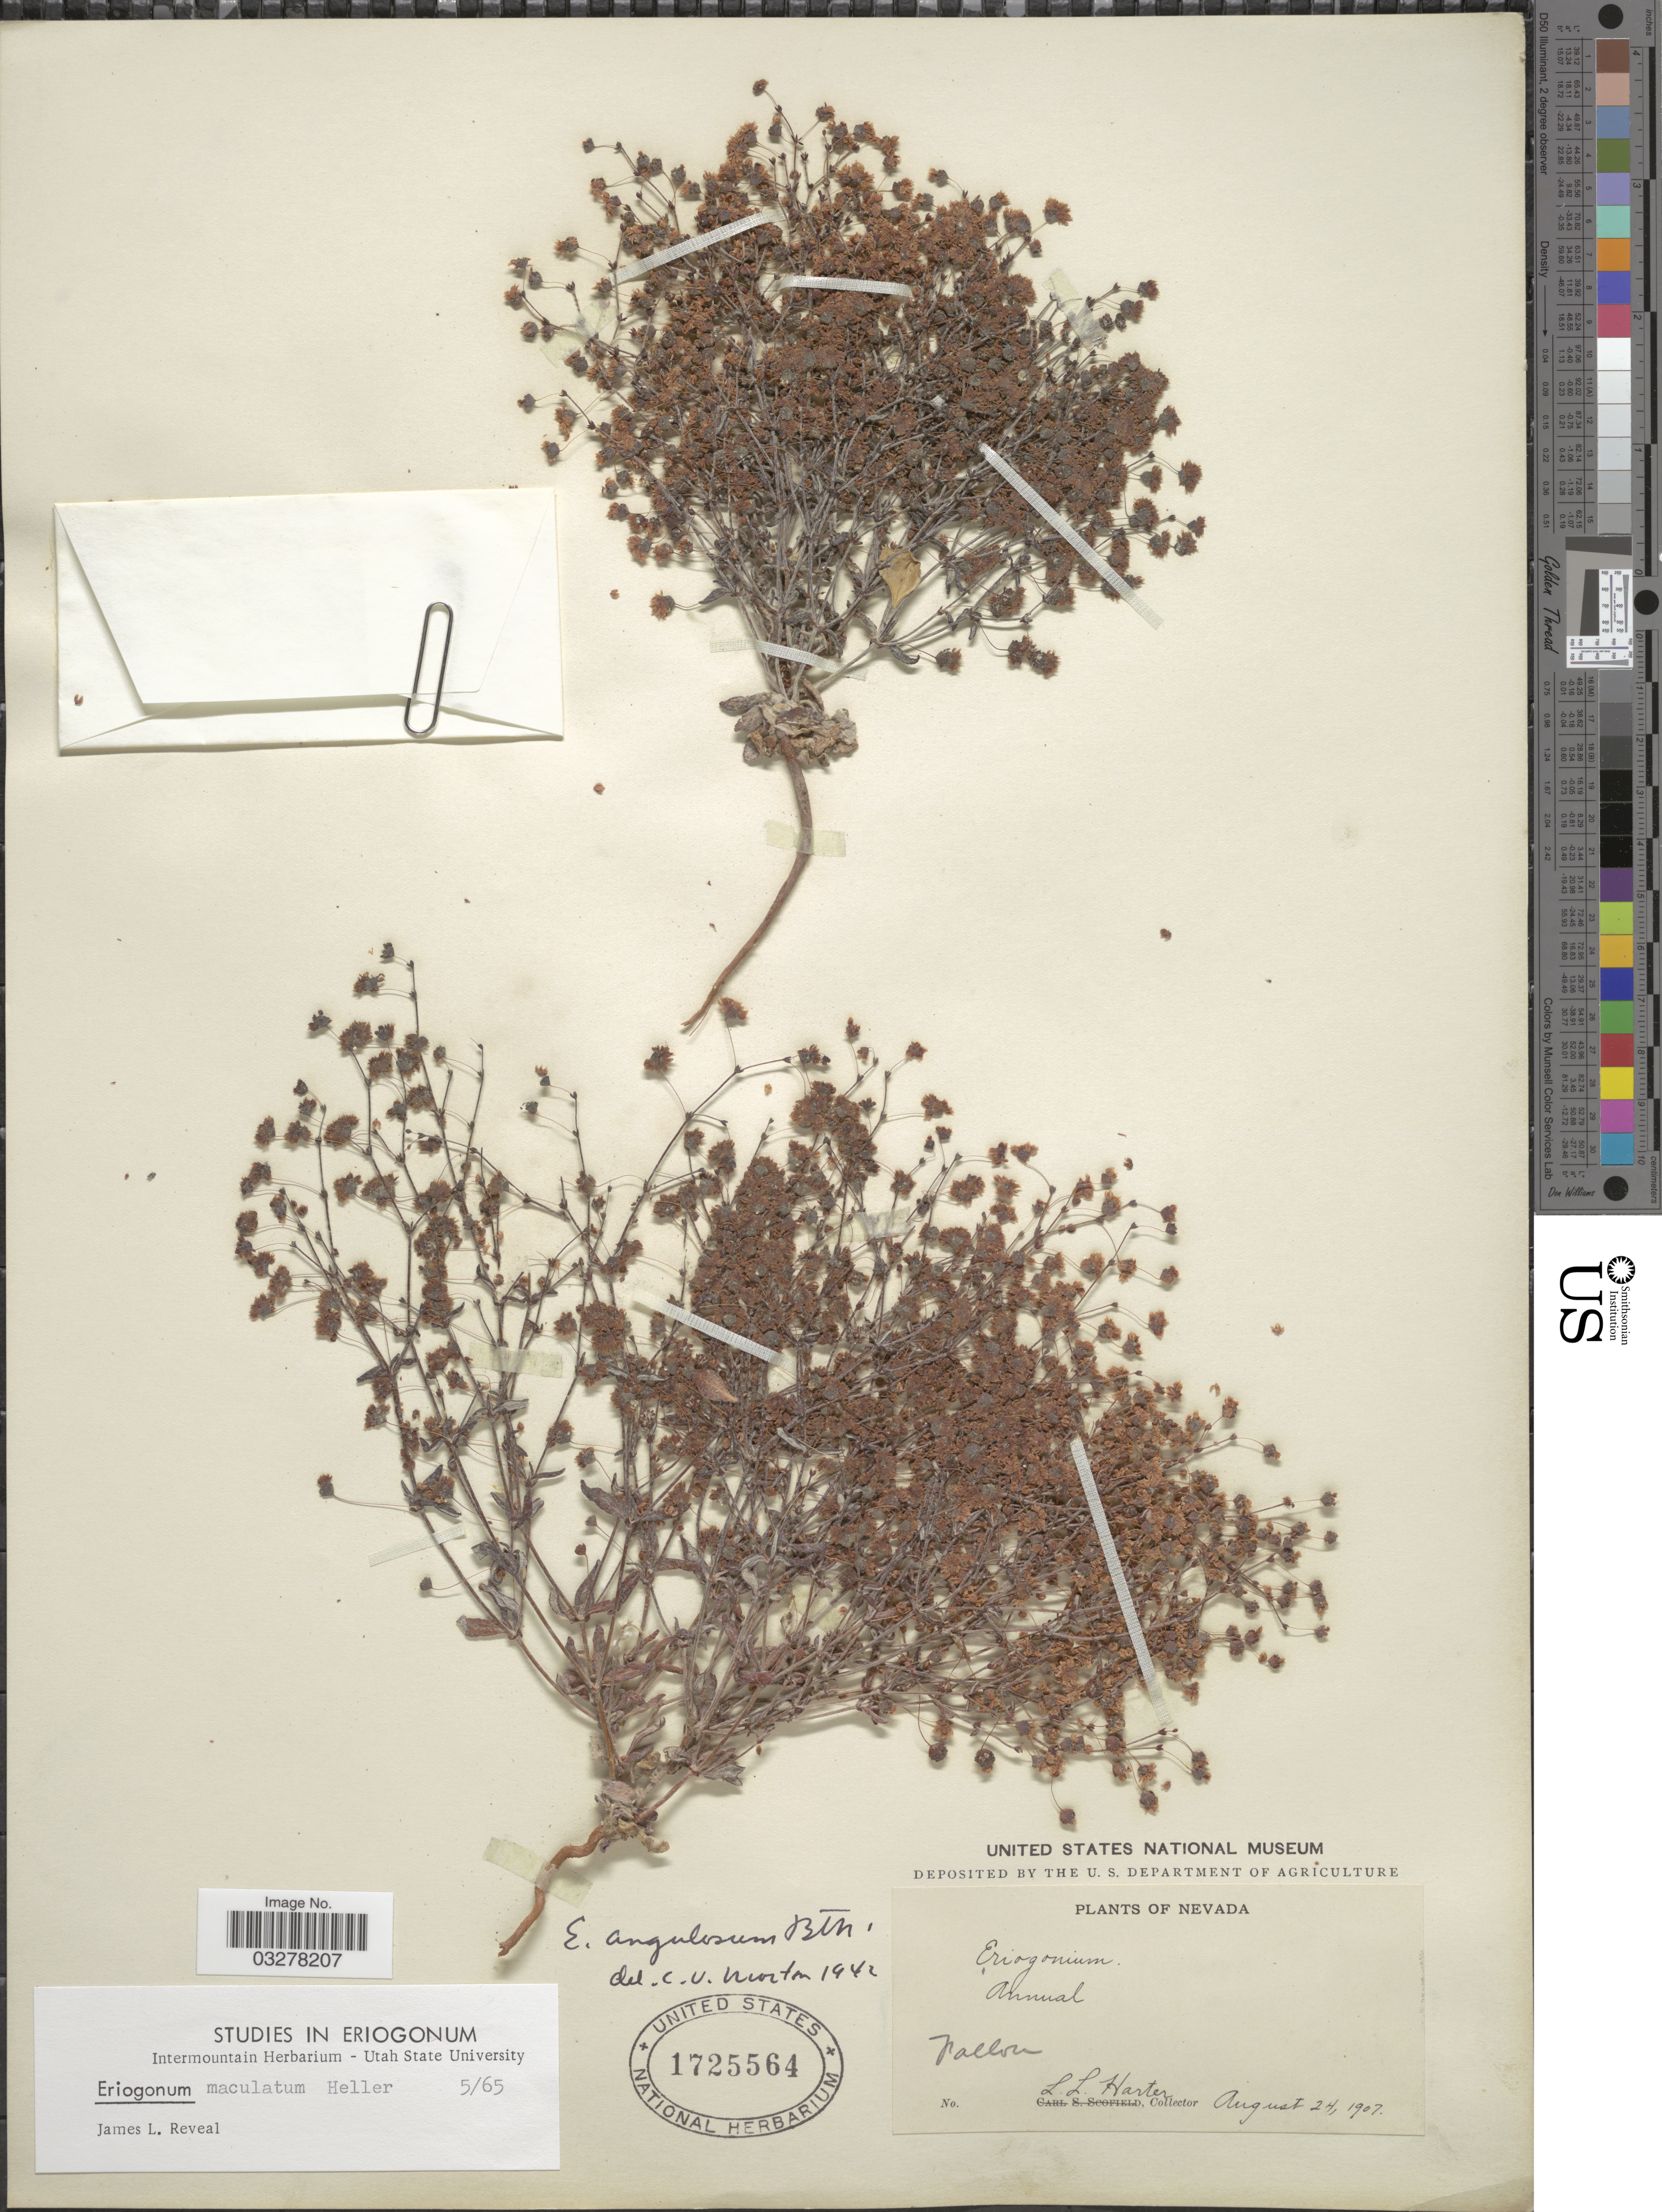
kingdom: Plantae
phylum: Tracheophyta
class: Magnoliopsida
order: Caryophyllales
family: Polygonaceae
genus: Eriogonum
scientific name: Eriogonum maculatum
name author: A. Heller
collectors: L. Harter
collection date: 1907-08-24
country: United States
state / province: Nevada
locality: Fallon.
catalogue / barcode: US 1725564